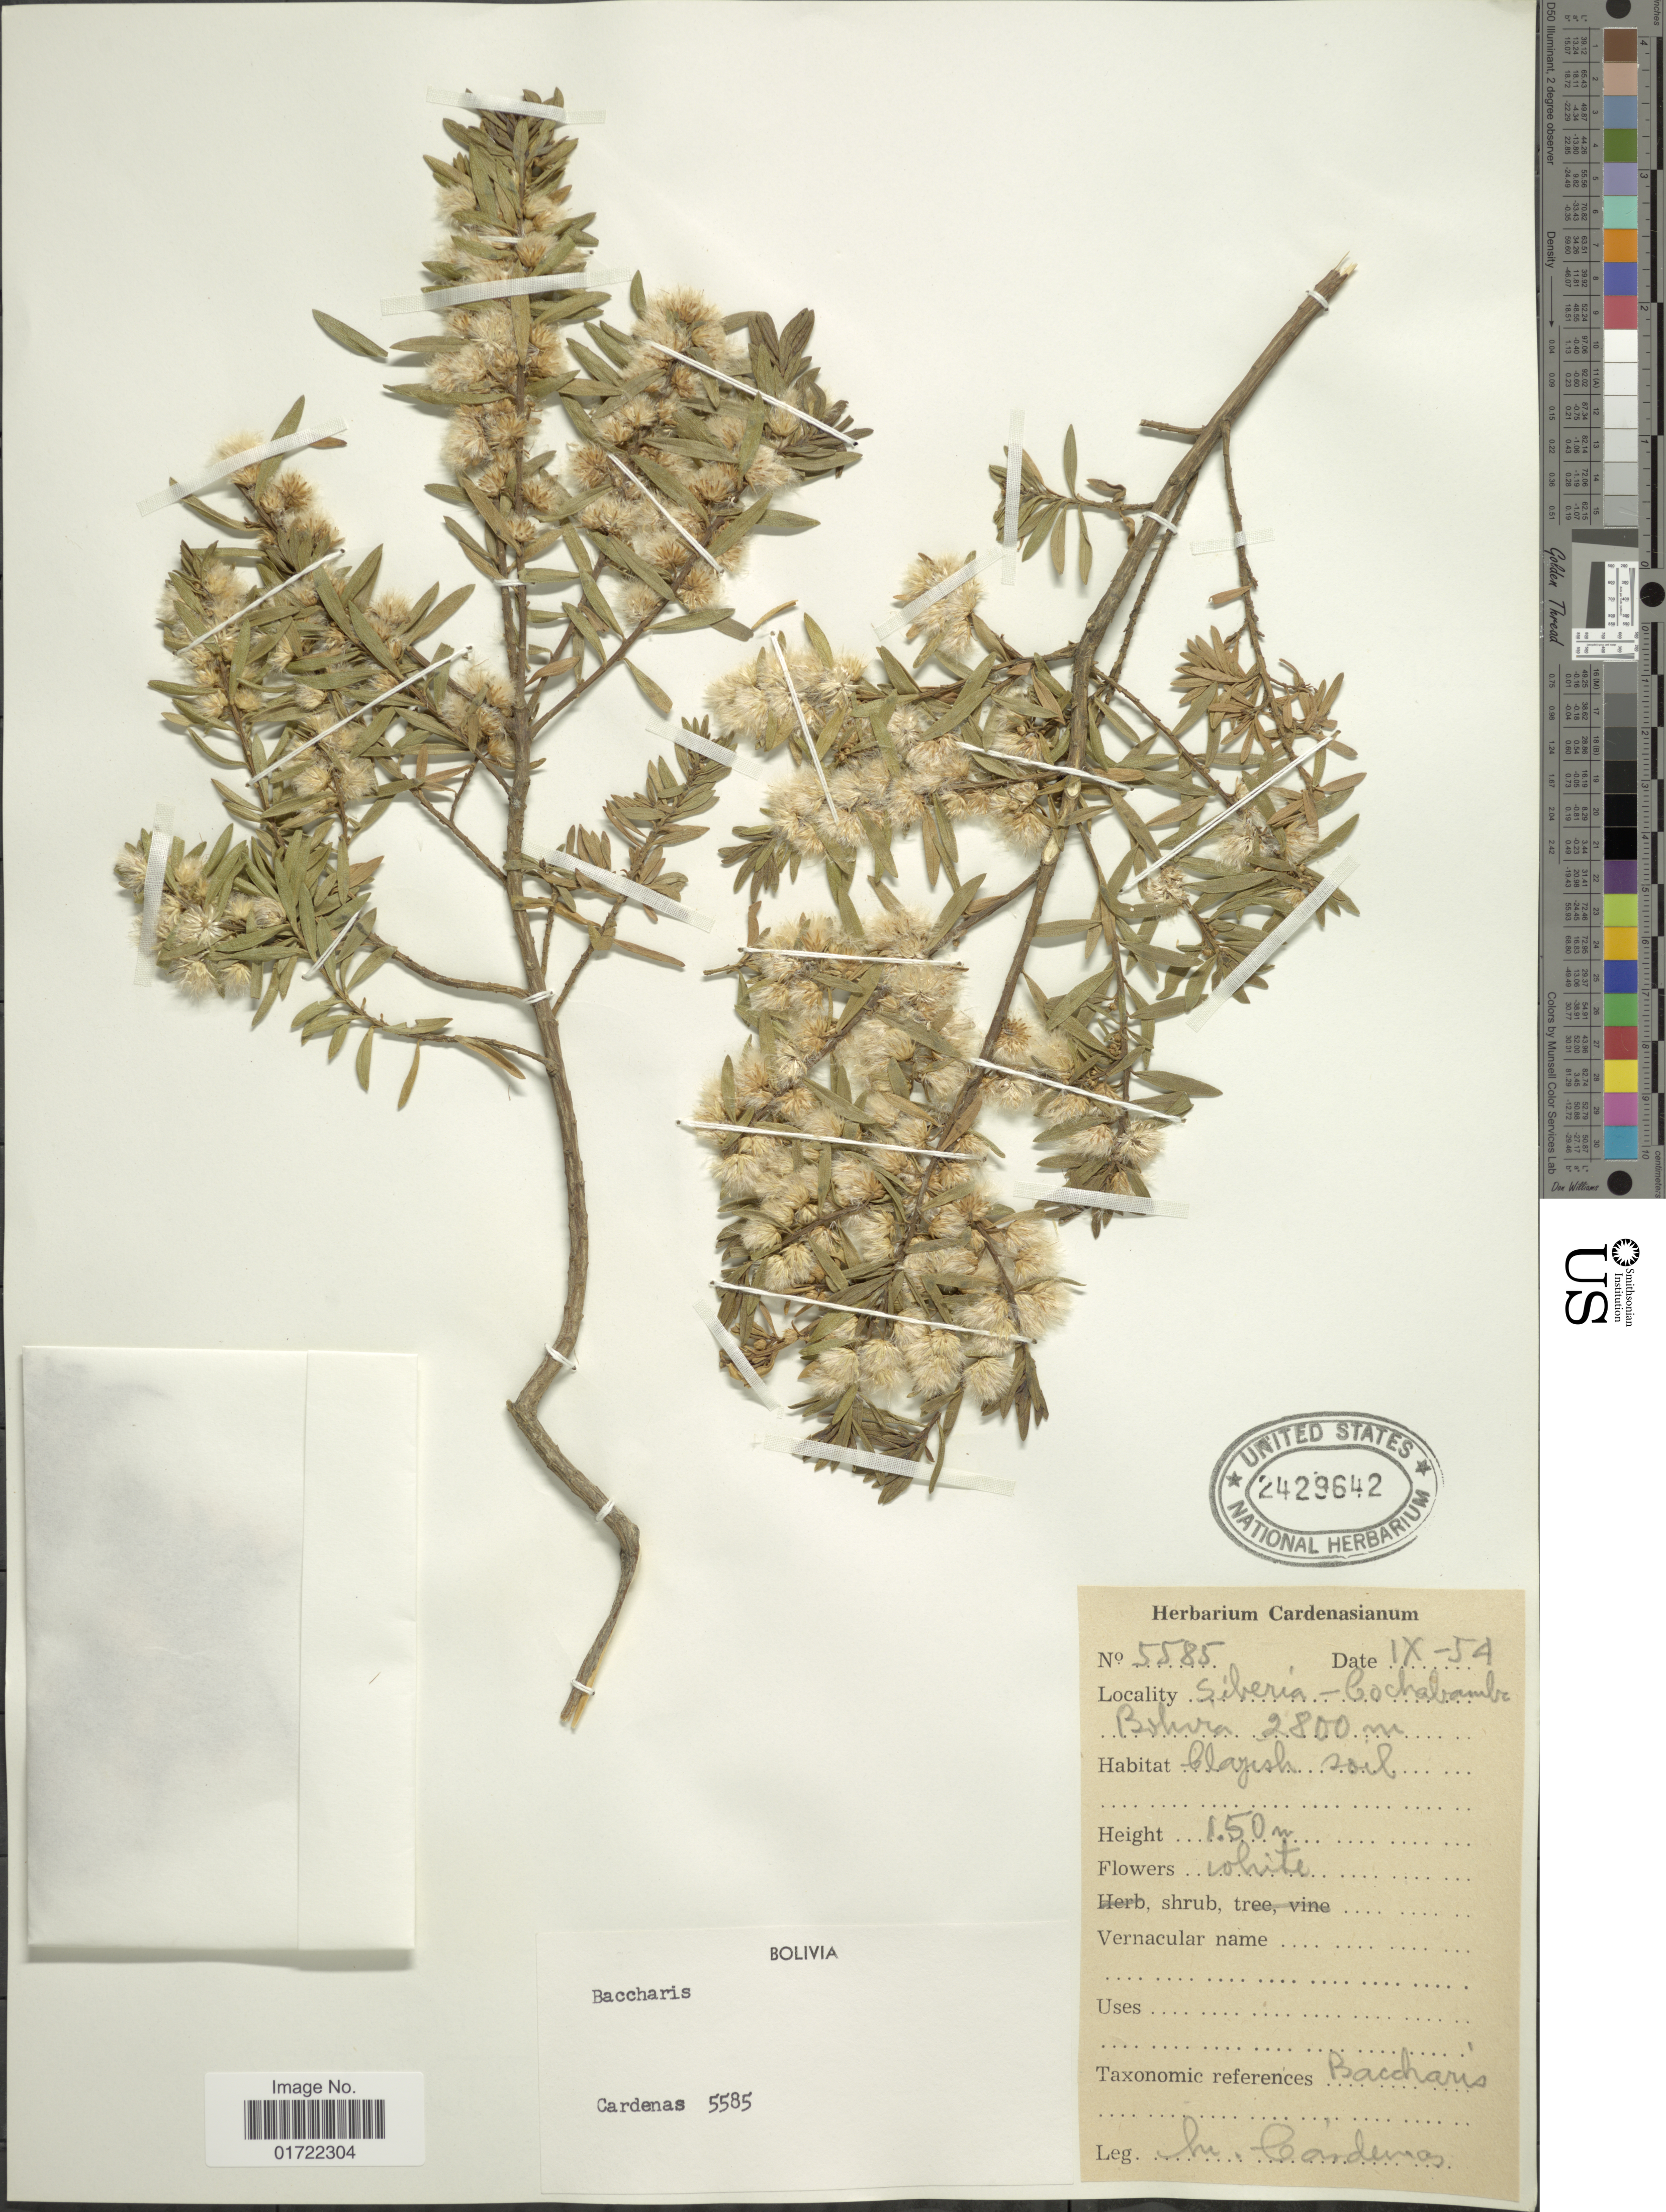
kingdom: Plantae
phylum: Tracheophyta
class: Magnoliopsida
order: Asterales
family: Asteraceae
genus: Baccharis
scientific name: Baccharis dracunculifolia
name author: DC.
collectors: M. Cárdenas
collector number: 5585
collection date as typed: Transcribed d/m/y: /9/54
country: Bolivia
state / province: Cochabamba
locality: Siberia-Cochabamba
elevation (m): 2800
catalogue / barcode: US 2429642